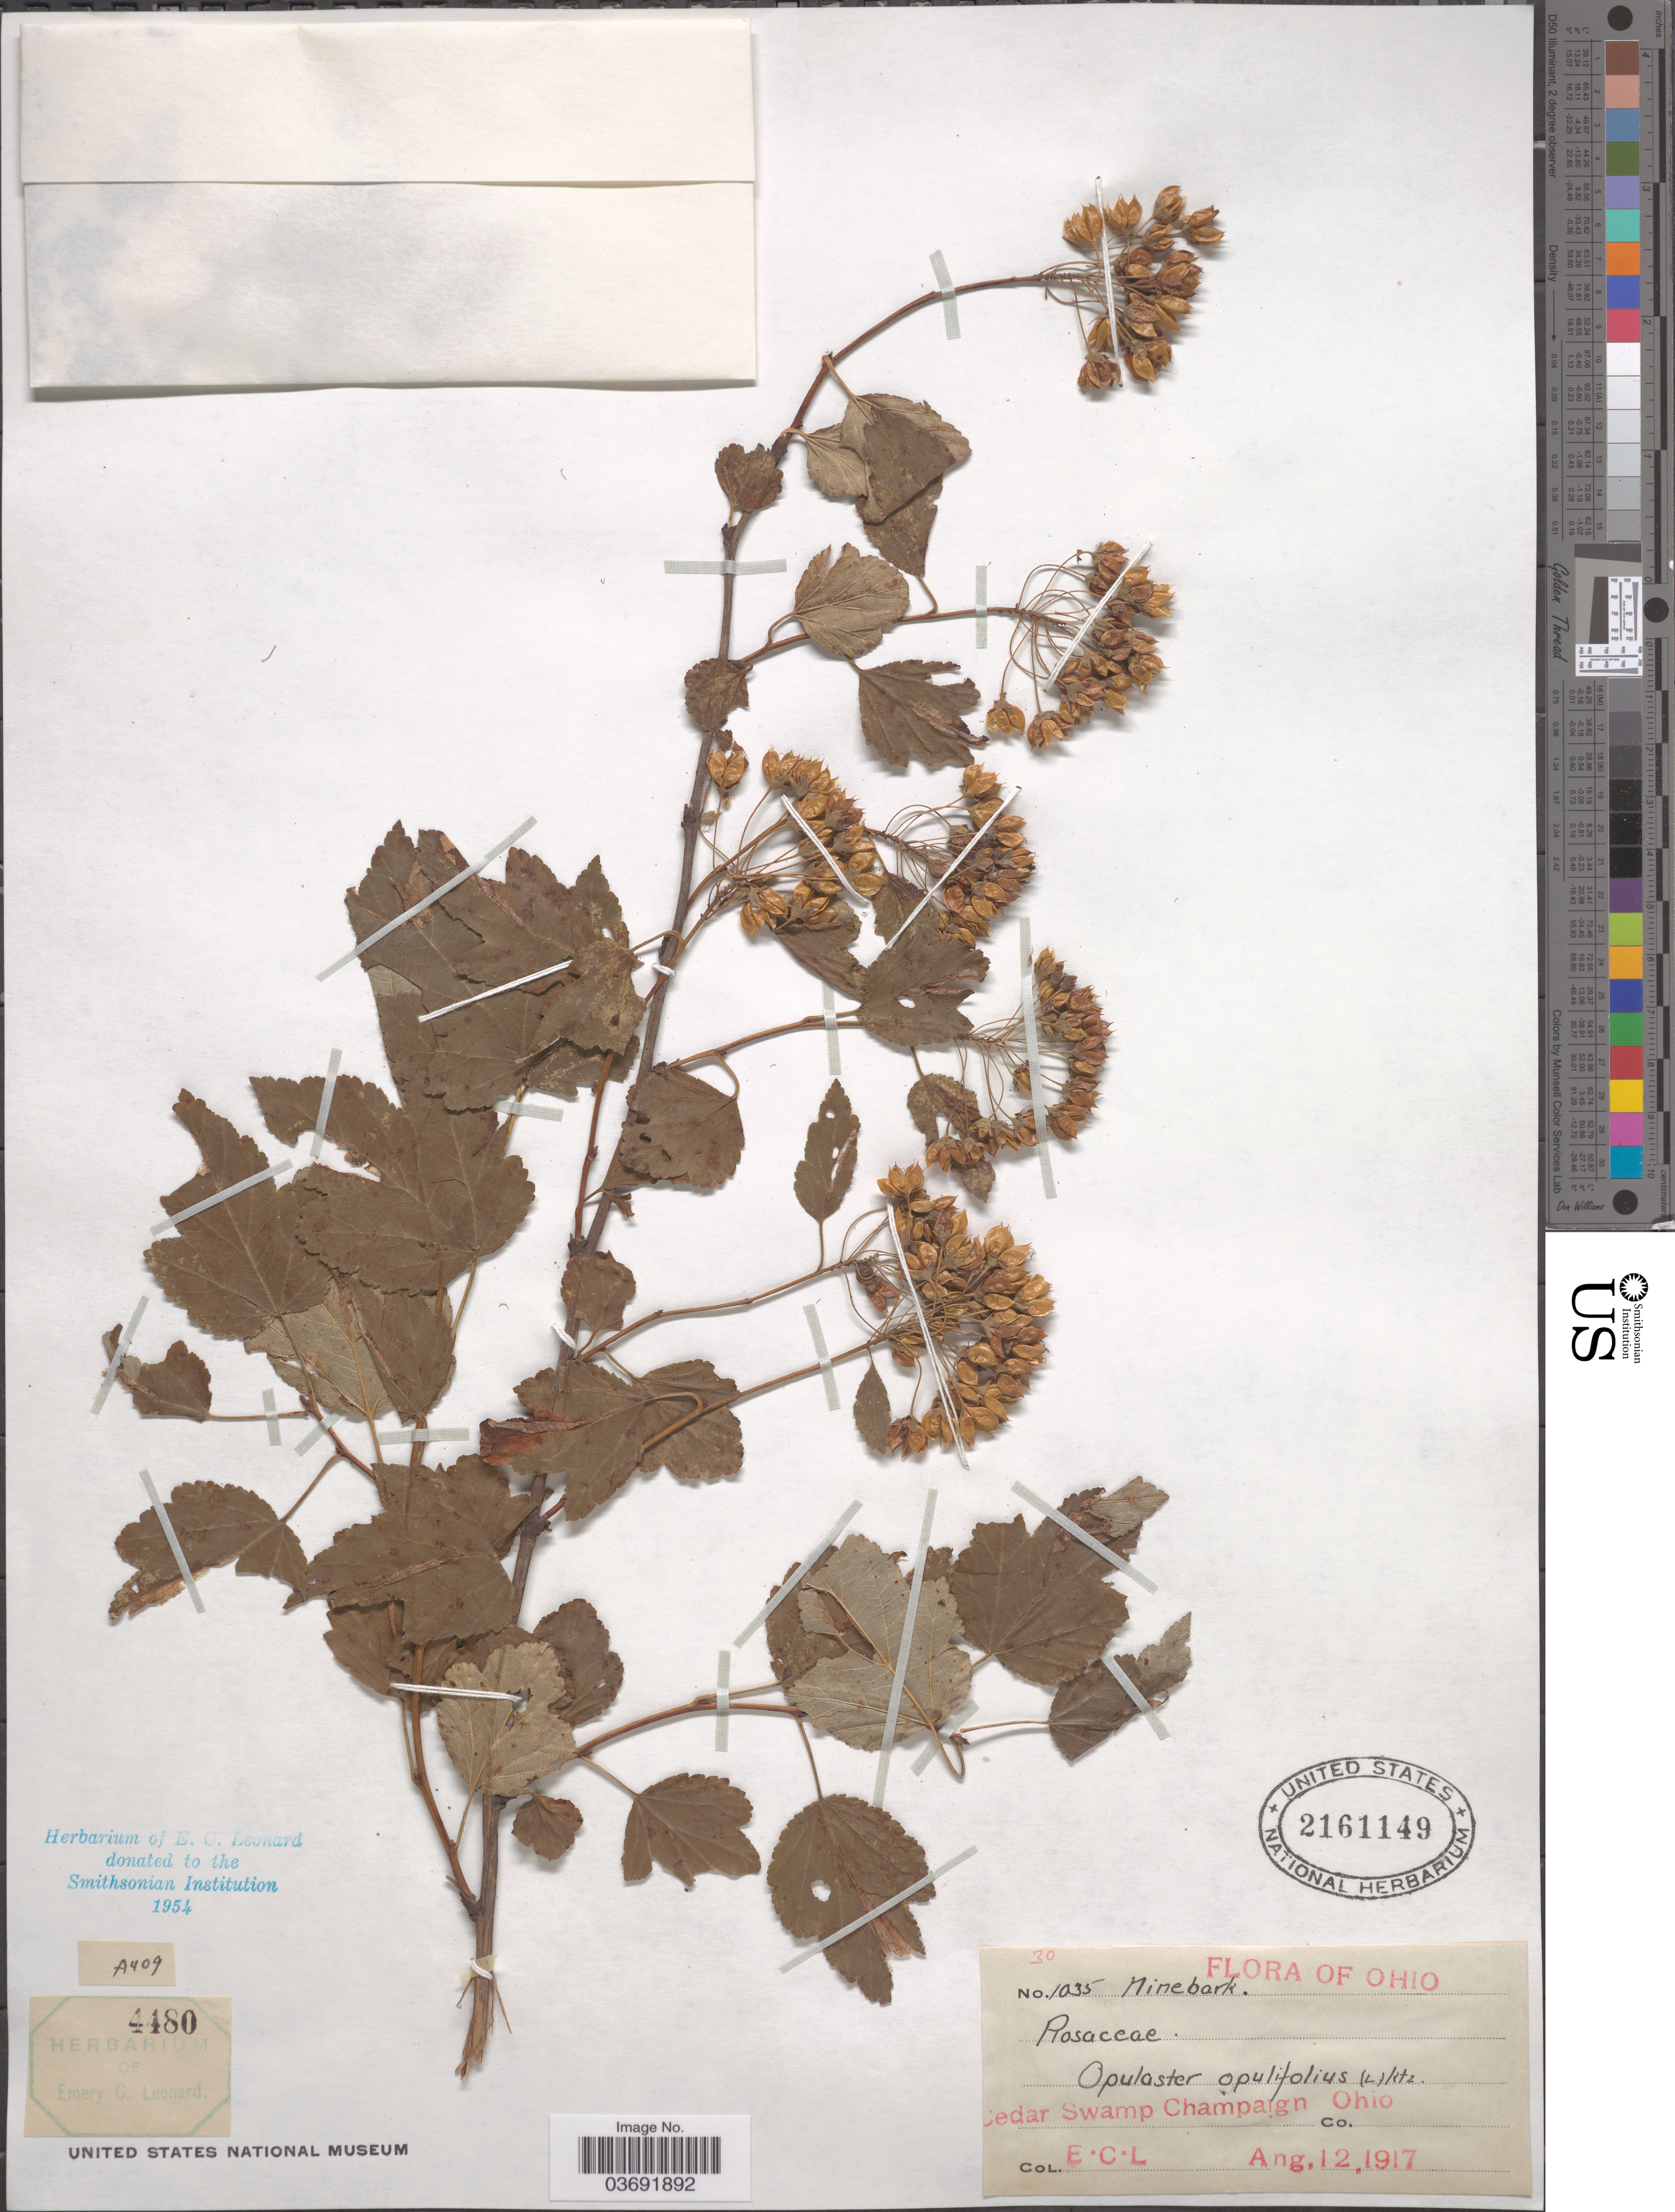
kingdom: Plantae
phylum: Tracheophyta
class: Magnoliopsida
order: Rosales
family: Rosaceae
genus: Physocarpus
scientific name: Physocarpus opulifolius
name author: (L.) Maxim.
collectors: E. C. Leonard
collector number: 1035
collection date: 1917-08-12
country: United States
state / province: Ohio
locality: Cedar Swamp Champaign Co.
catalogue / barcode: US 2161149